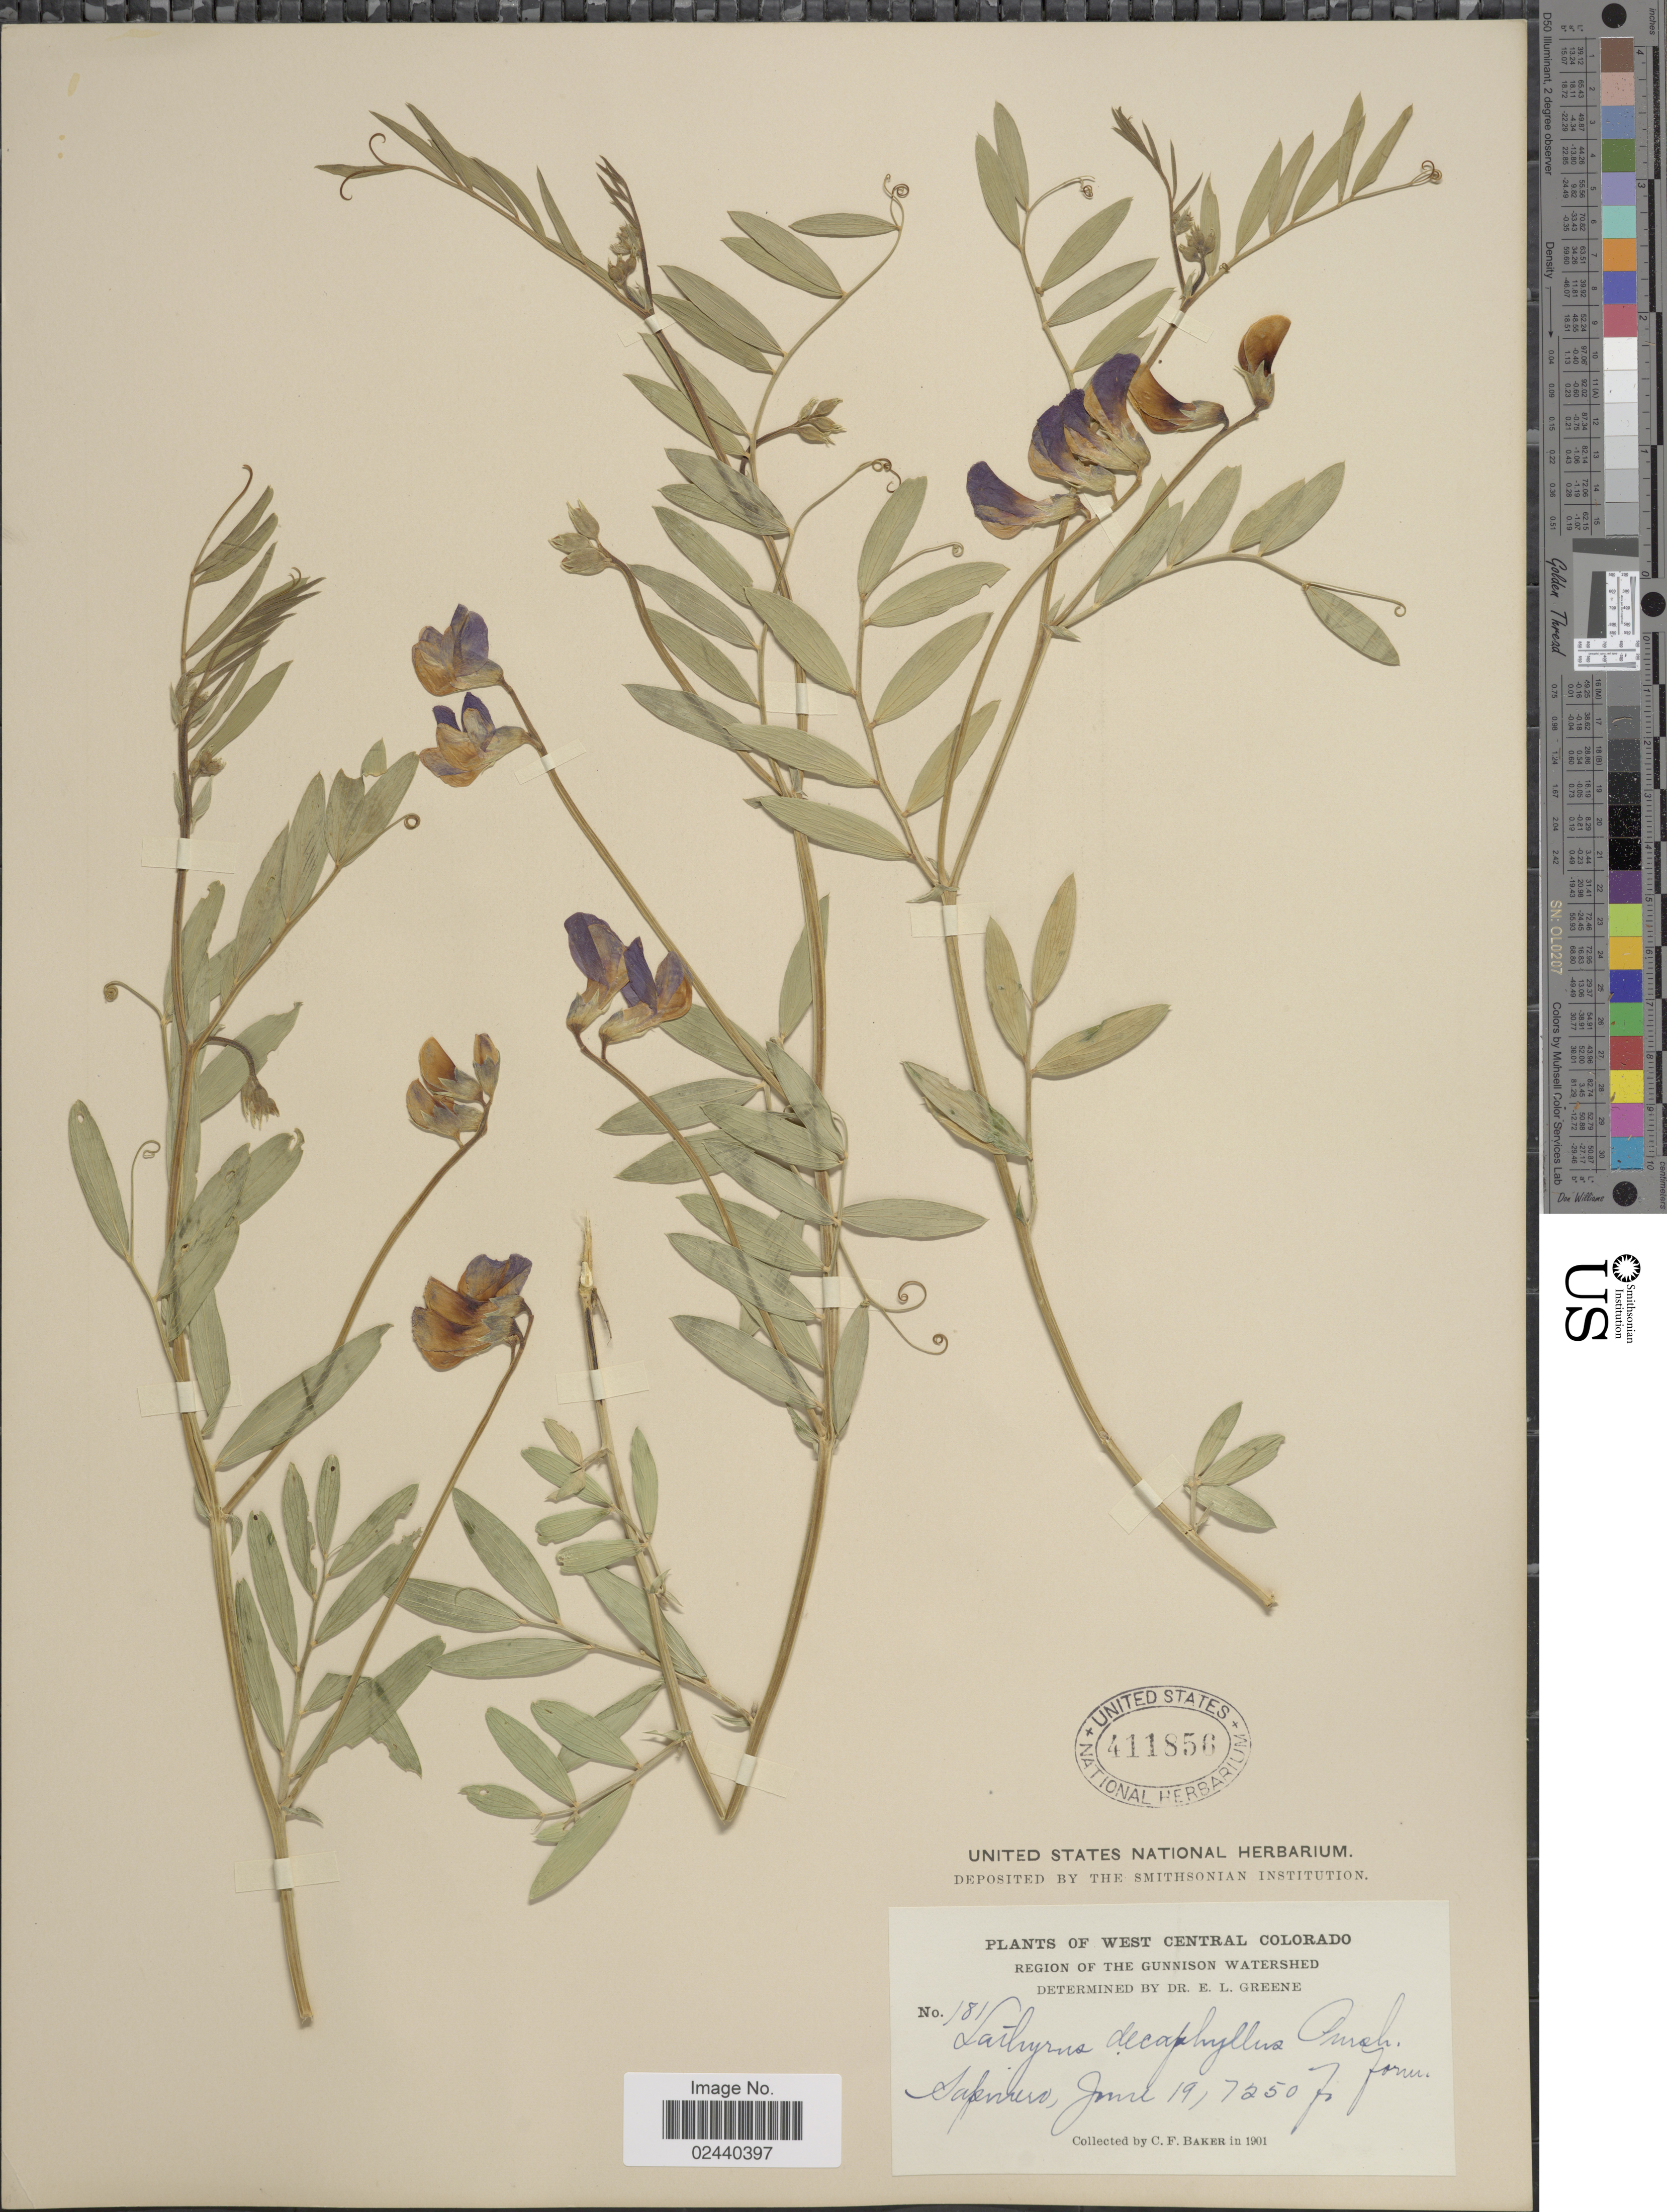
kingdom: Plantae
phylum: Tracheophyta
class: Magnoliopsida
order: Fabales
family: Fabaceae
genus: Lathyrus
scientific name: Lathyrus eucosmus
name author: Butters & H. St. John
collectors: C. F. Baker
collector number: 181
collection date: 1901-06-19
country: United States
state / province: Colorado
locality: West Central Colorado. Region of the Gunnison Watershed. Sapinero.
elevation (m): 2210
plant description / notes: Corrected "Sapniero" to "Sapinero"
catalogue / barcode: US 411856